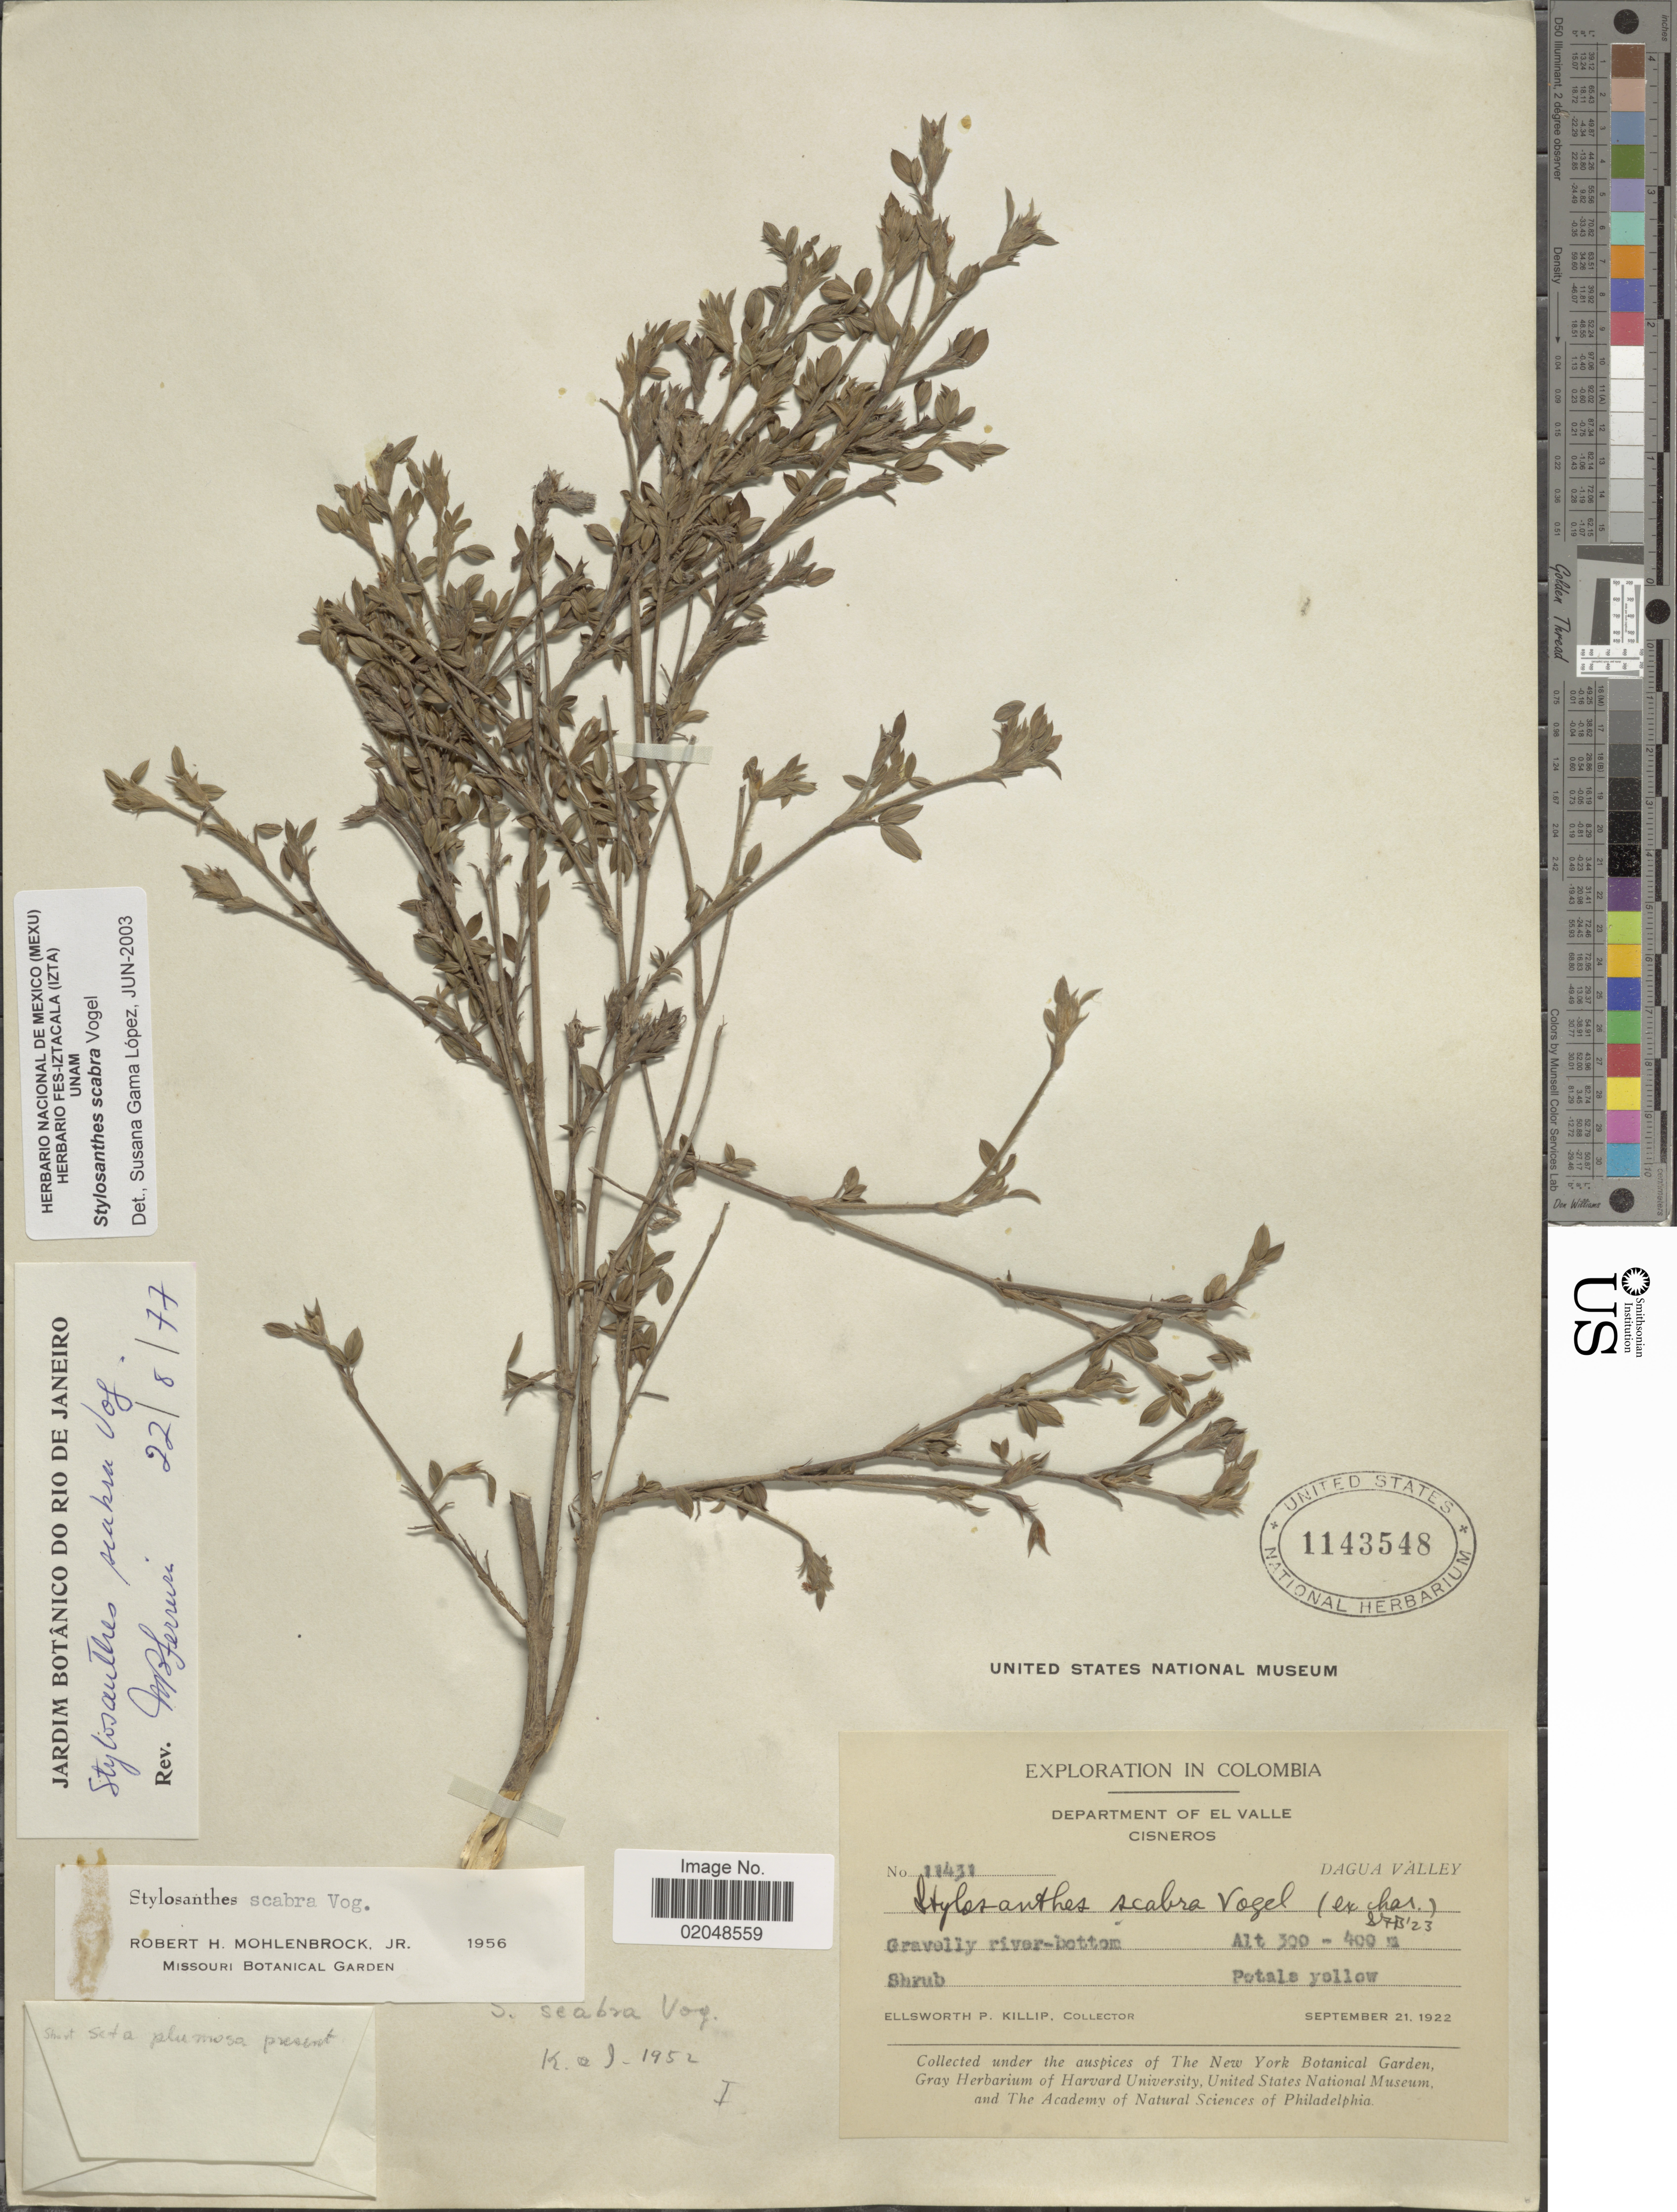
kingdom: Plantae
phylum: Tracheophyta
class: Magnoliopsida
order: Fabales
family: Fabaceae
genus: Stylosanthes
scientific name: Stylosanthes scabra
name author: Vogel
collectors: E. P. Killip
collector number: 11431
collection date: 1922-09-21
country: Colombia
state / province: Valle del Cauca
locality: Cisneros, Dagua Valley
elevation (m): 300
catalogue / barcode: US 1143548